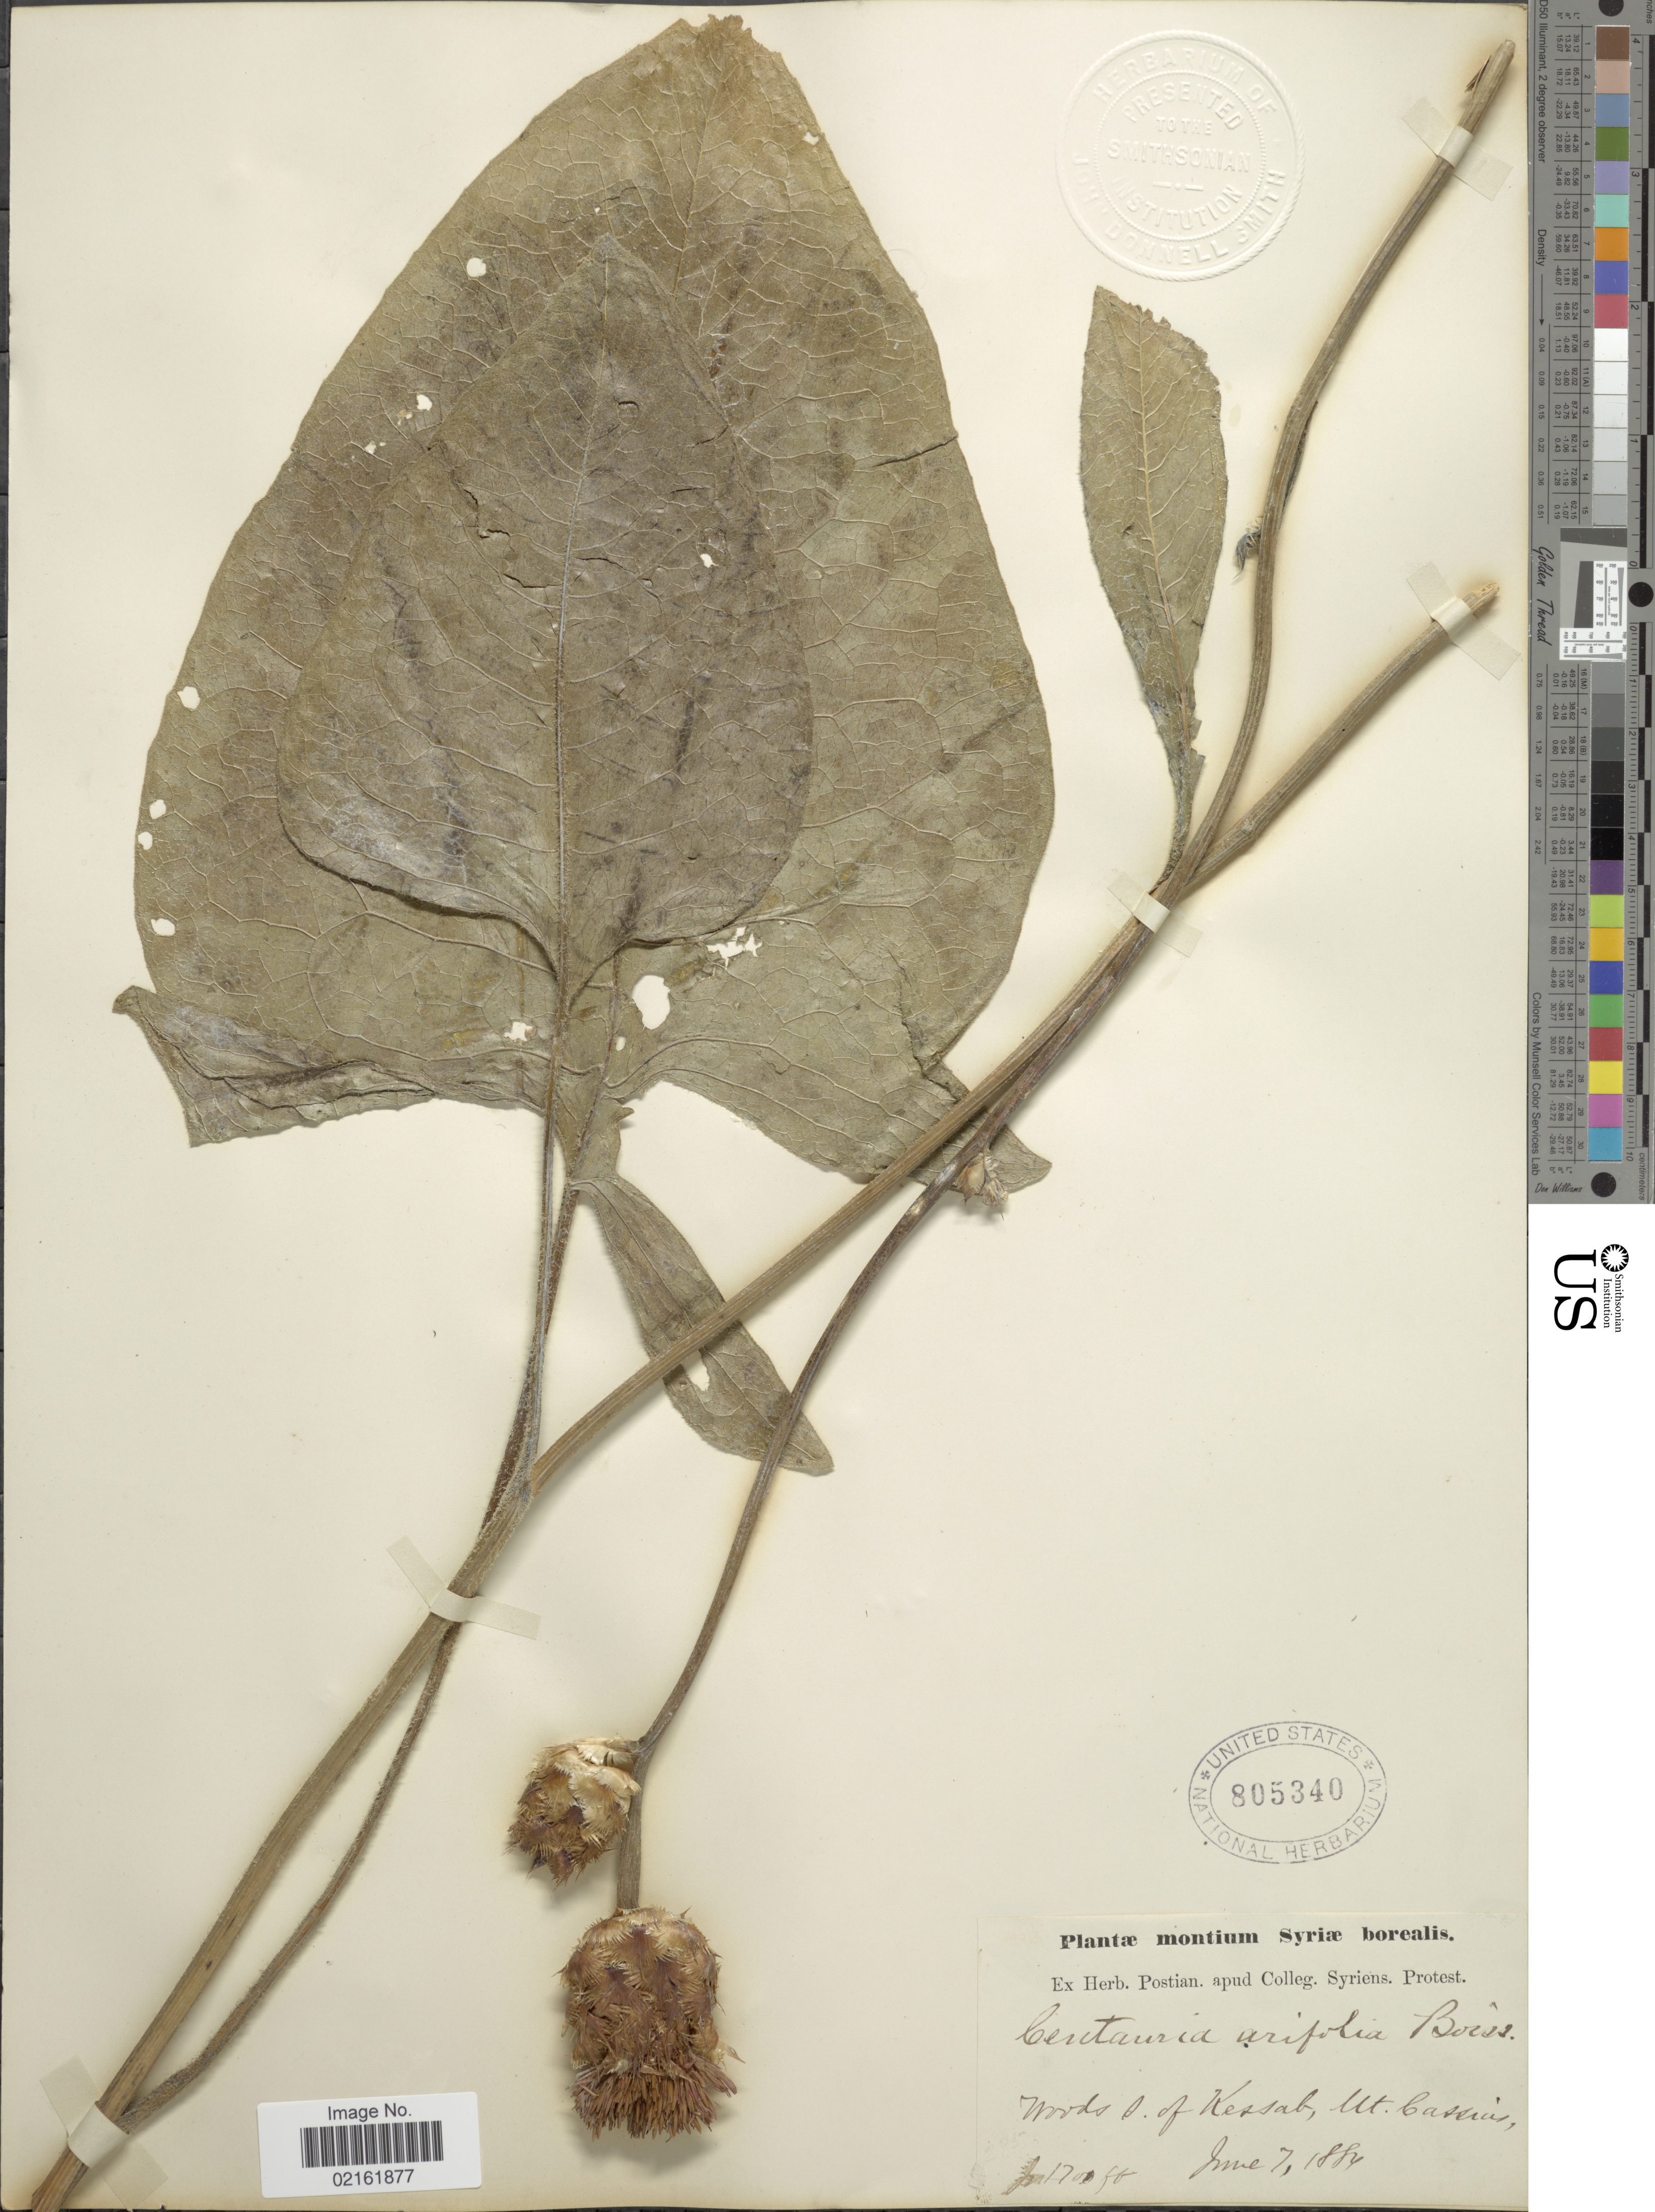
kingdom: Plantae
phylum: Tracheophyta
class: Magnoliopsida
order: Asterales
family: Asteraceae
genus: Centaurea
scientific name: Centaurea arifolia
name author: Boiss.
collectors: ex herb. Postian. apud Colleg. Syriens. Protest. USE "Fannie P. A. Shepard" (10308853) AS PRIMARY COLLECTOR INSTEAD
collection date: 1884-06-07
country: Syria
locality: Woods S. of Kessab, Mt. Cassius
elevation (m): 366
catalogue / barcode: US 805340